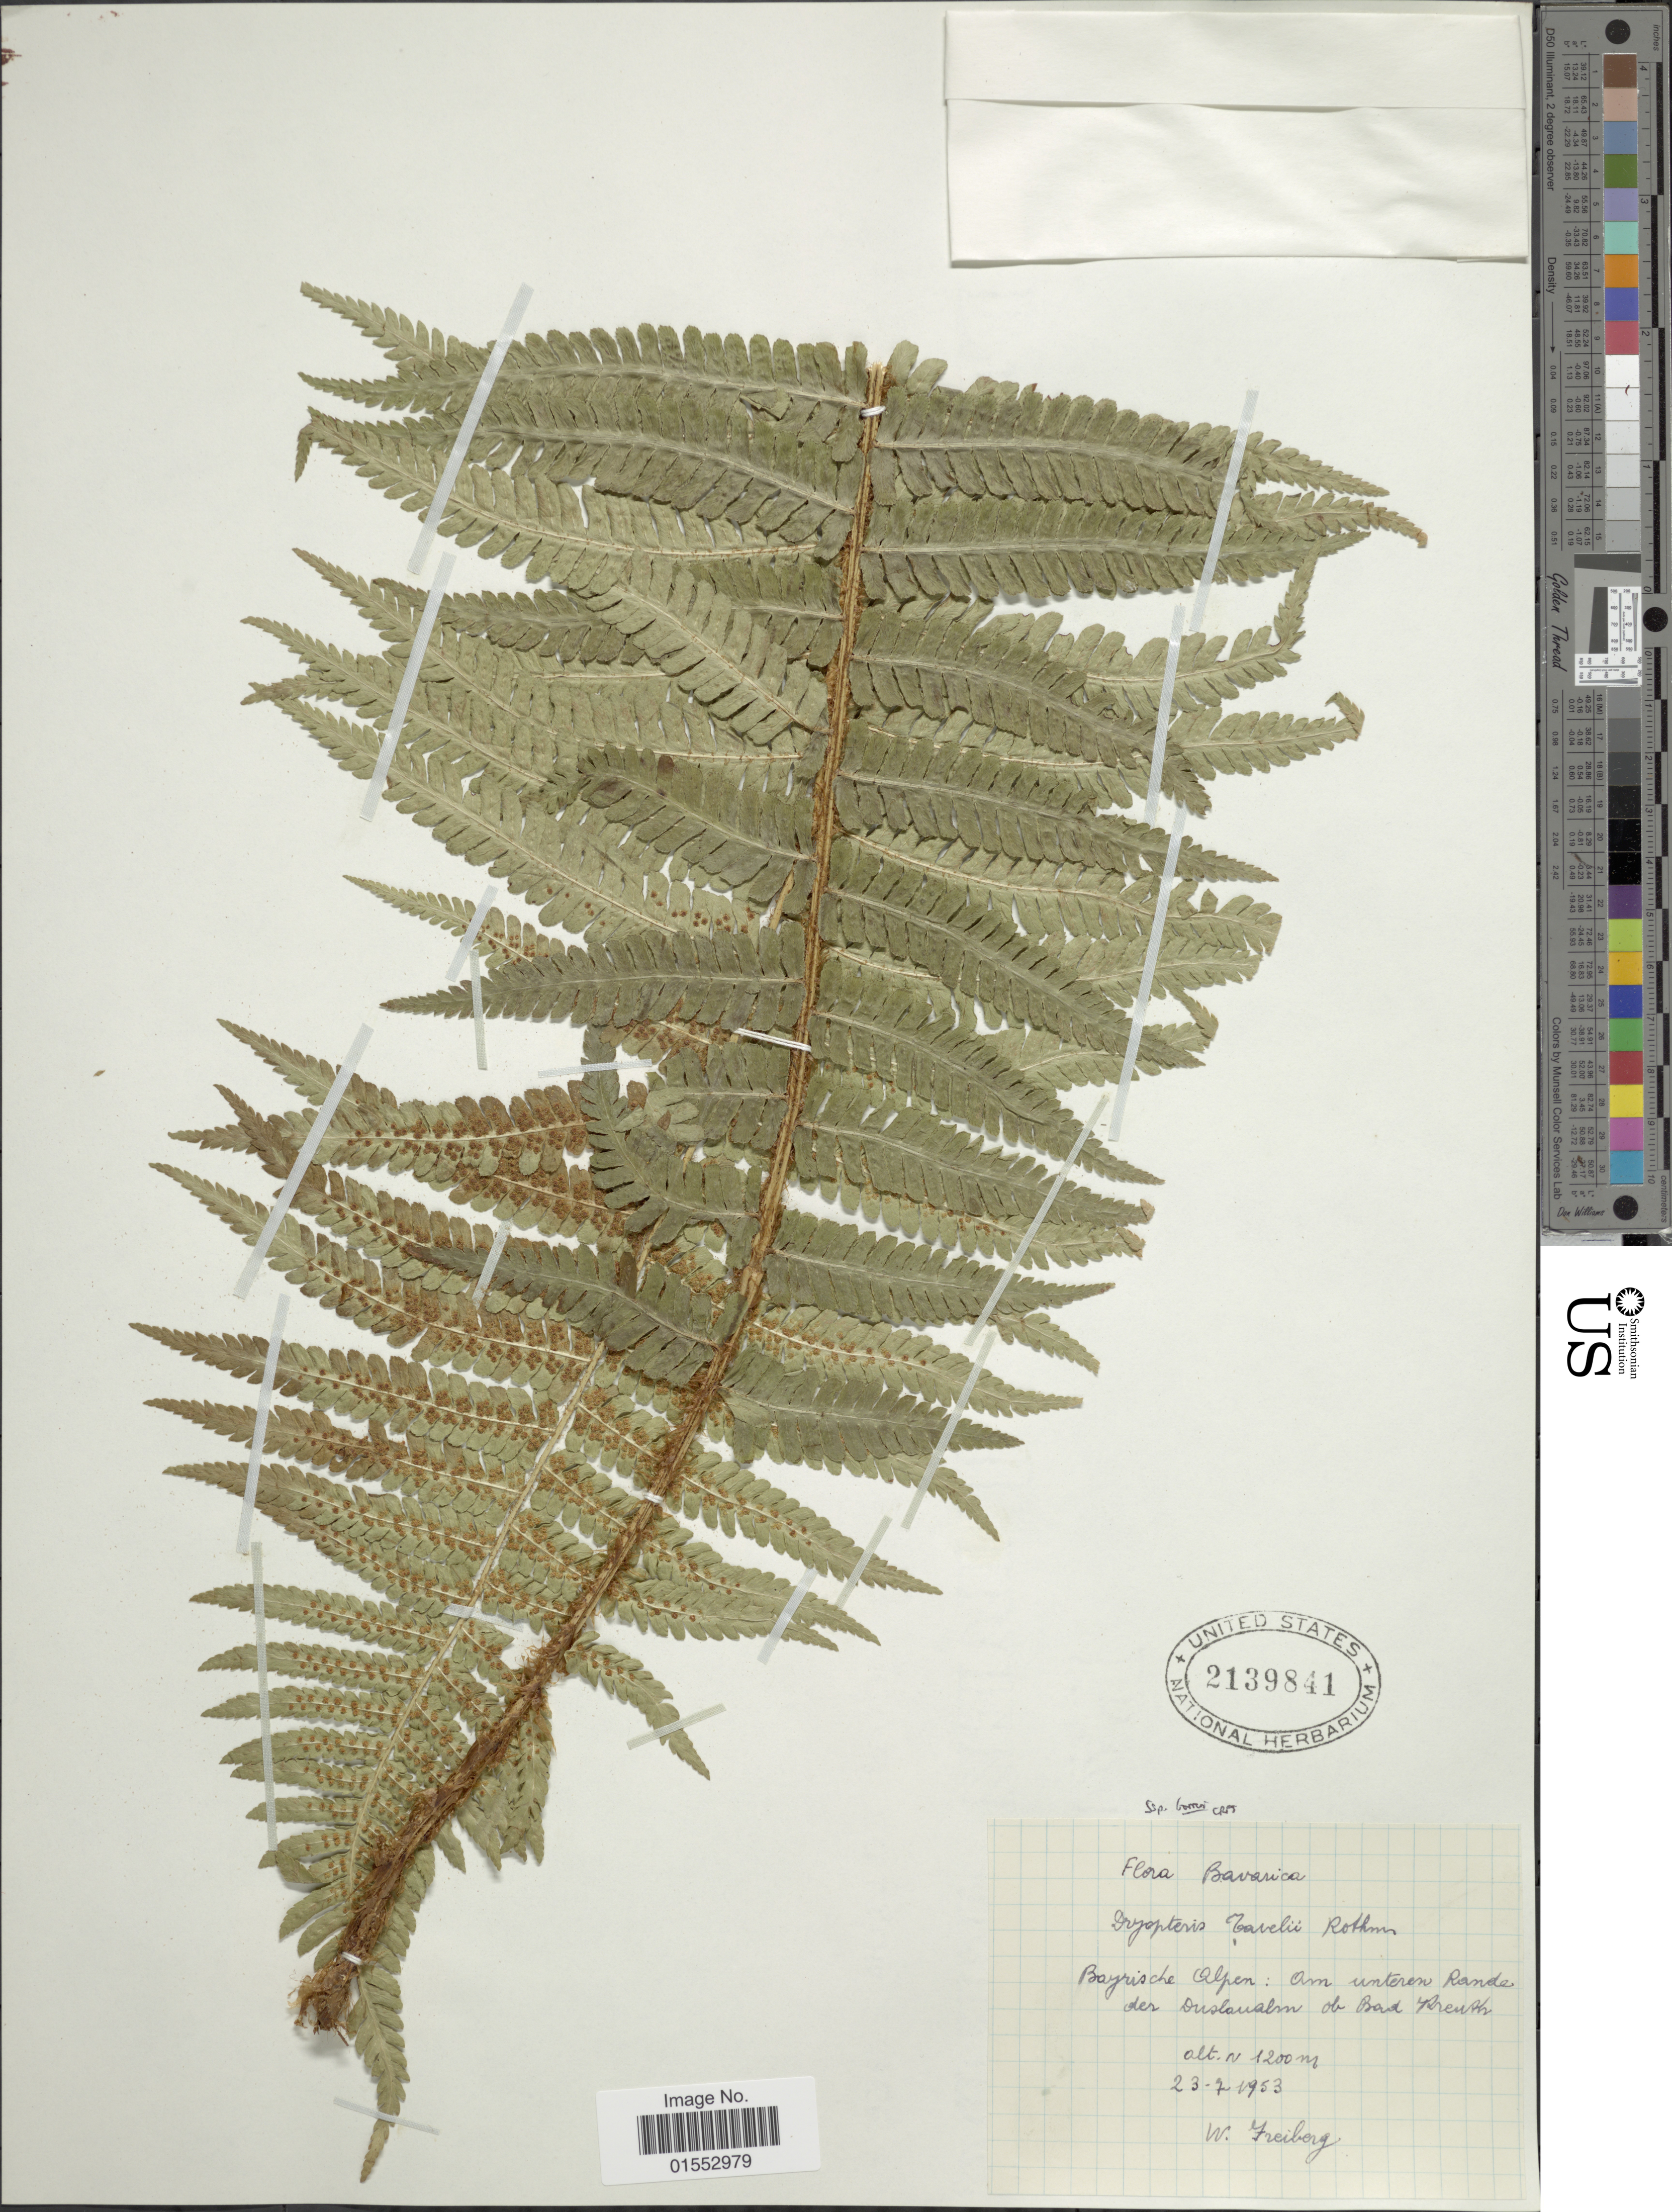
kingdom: Plantae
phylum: Tracheophyta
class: Polypodiopsida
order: Polypodiales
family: Dryopteridaceae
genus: Dryopteris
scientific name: Dryopteris affinis subsp. borreri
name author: (Newman) Fraser-Jenk.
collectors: W. Freiberg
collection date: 1953-07-23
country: Germany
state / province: Bayern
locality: Bayrische Alpen: Am unteren rande der Duslanalan ob Bad Kreutch [interpreted]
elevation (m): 1200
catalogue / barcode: US 2139841